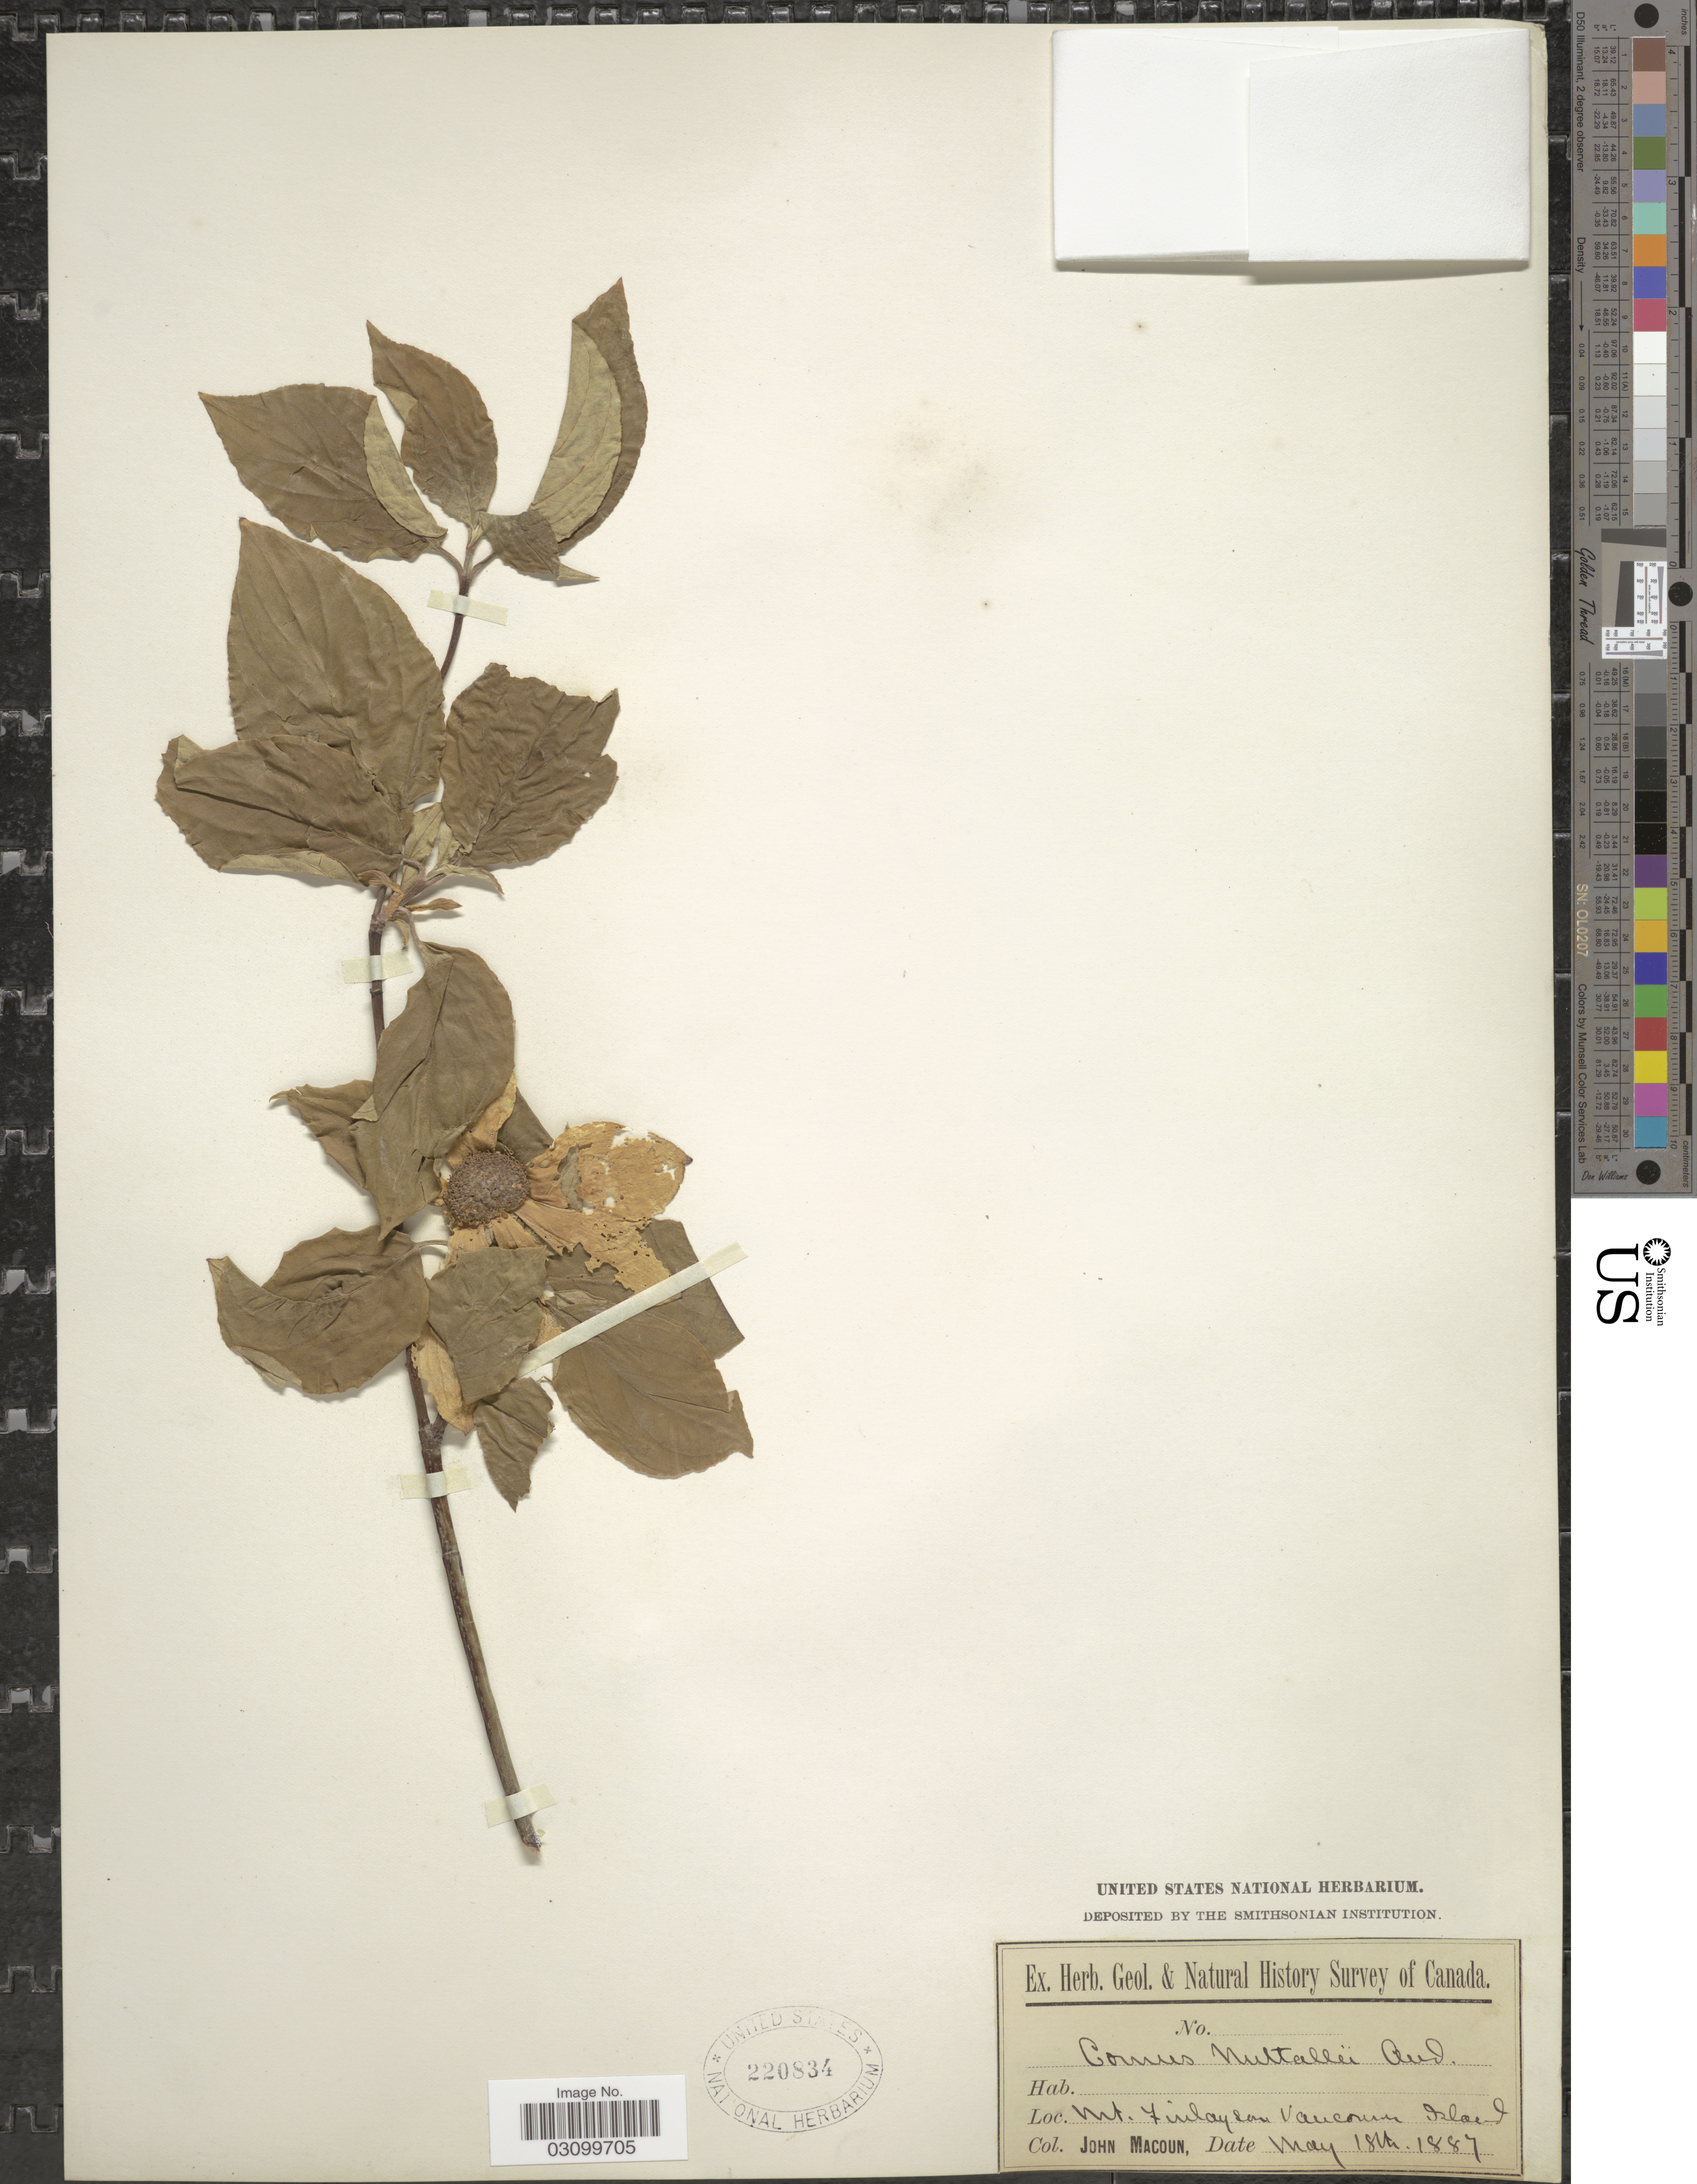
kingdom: Plantae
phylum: Tracheophyta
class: Magnoliopsida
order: Cornales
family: Cornaceae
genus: Cornus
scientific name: Cornus nuttallii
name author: Audubon ex Torr. & A. Gray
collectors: J. Macoun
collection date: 1887-05-18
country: Canada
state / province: British Columbia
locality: Mt. Finlayson Vancouver Island.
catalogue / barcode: US 220834